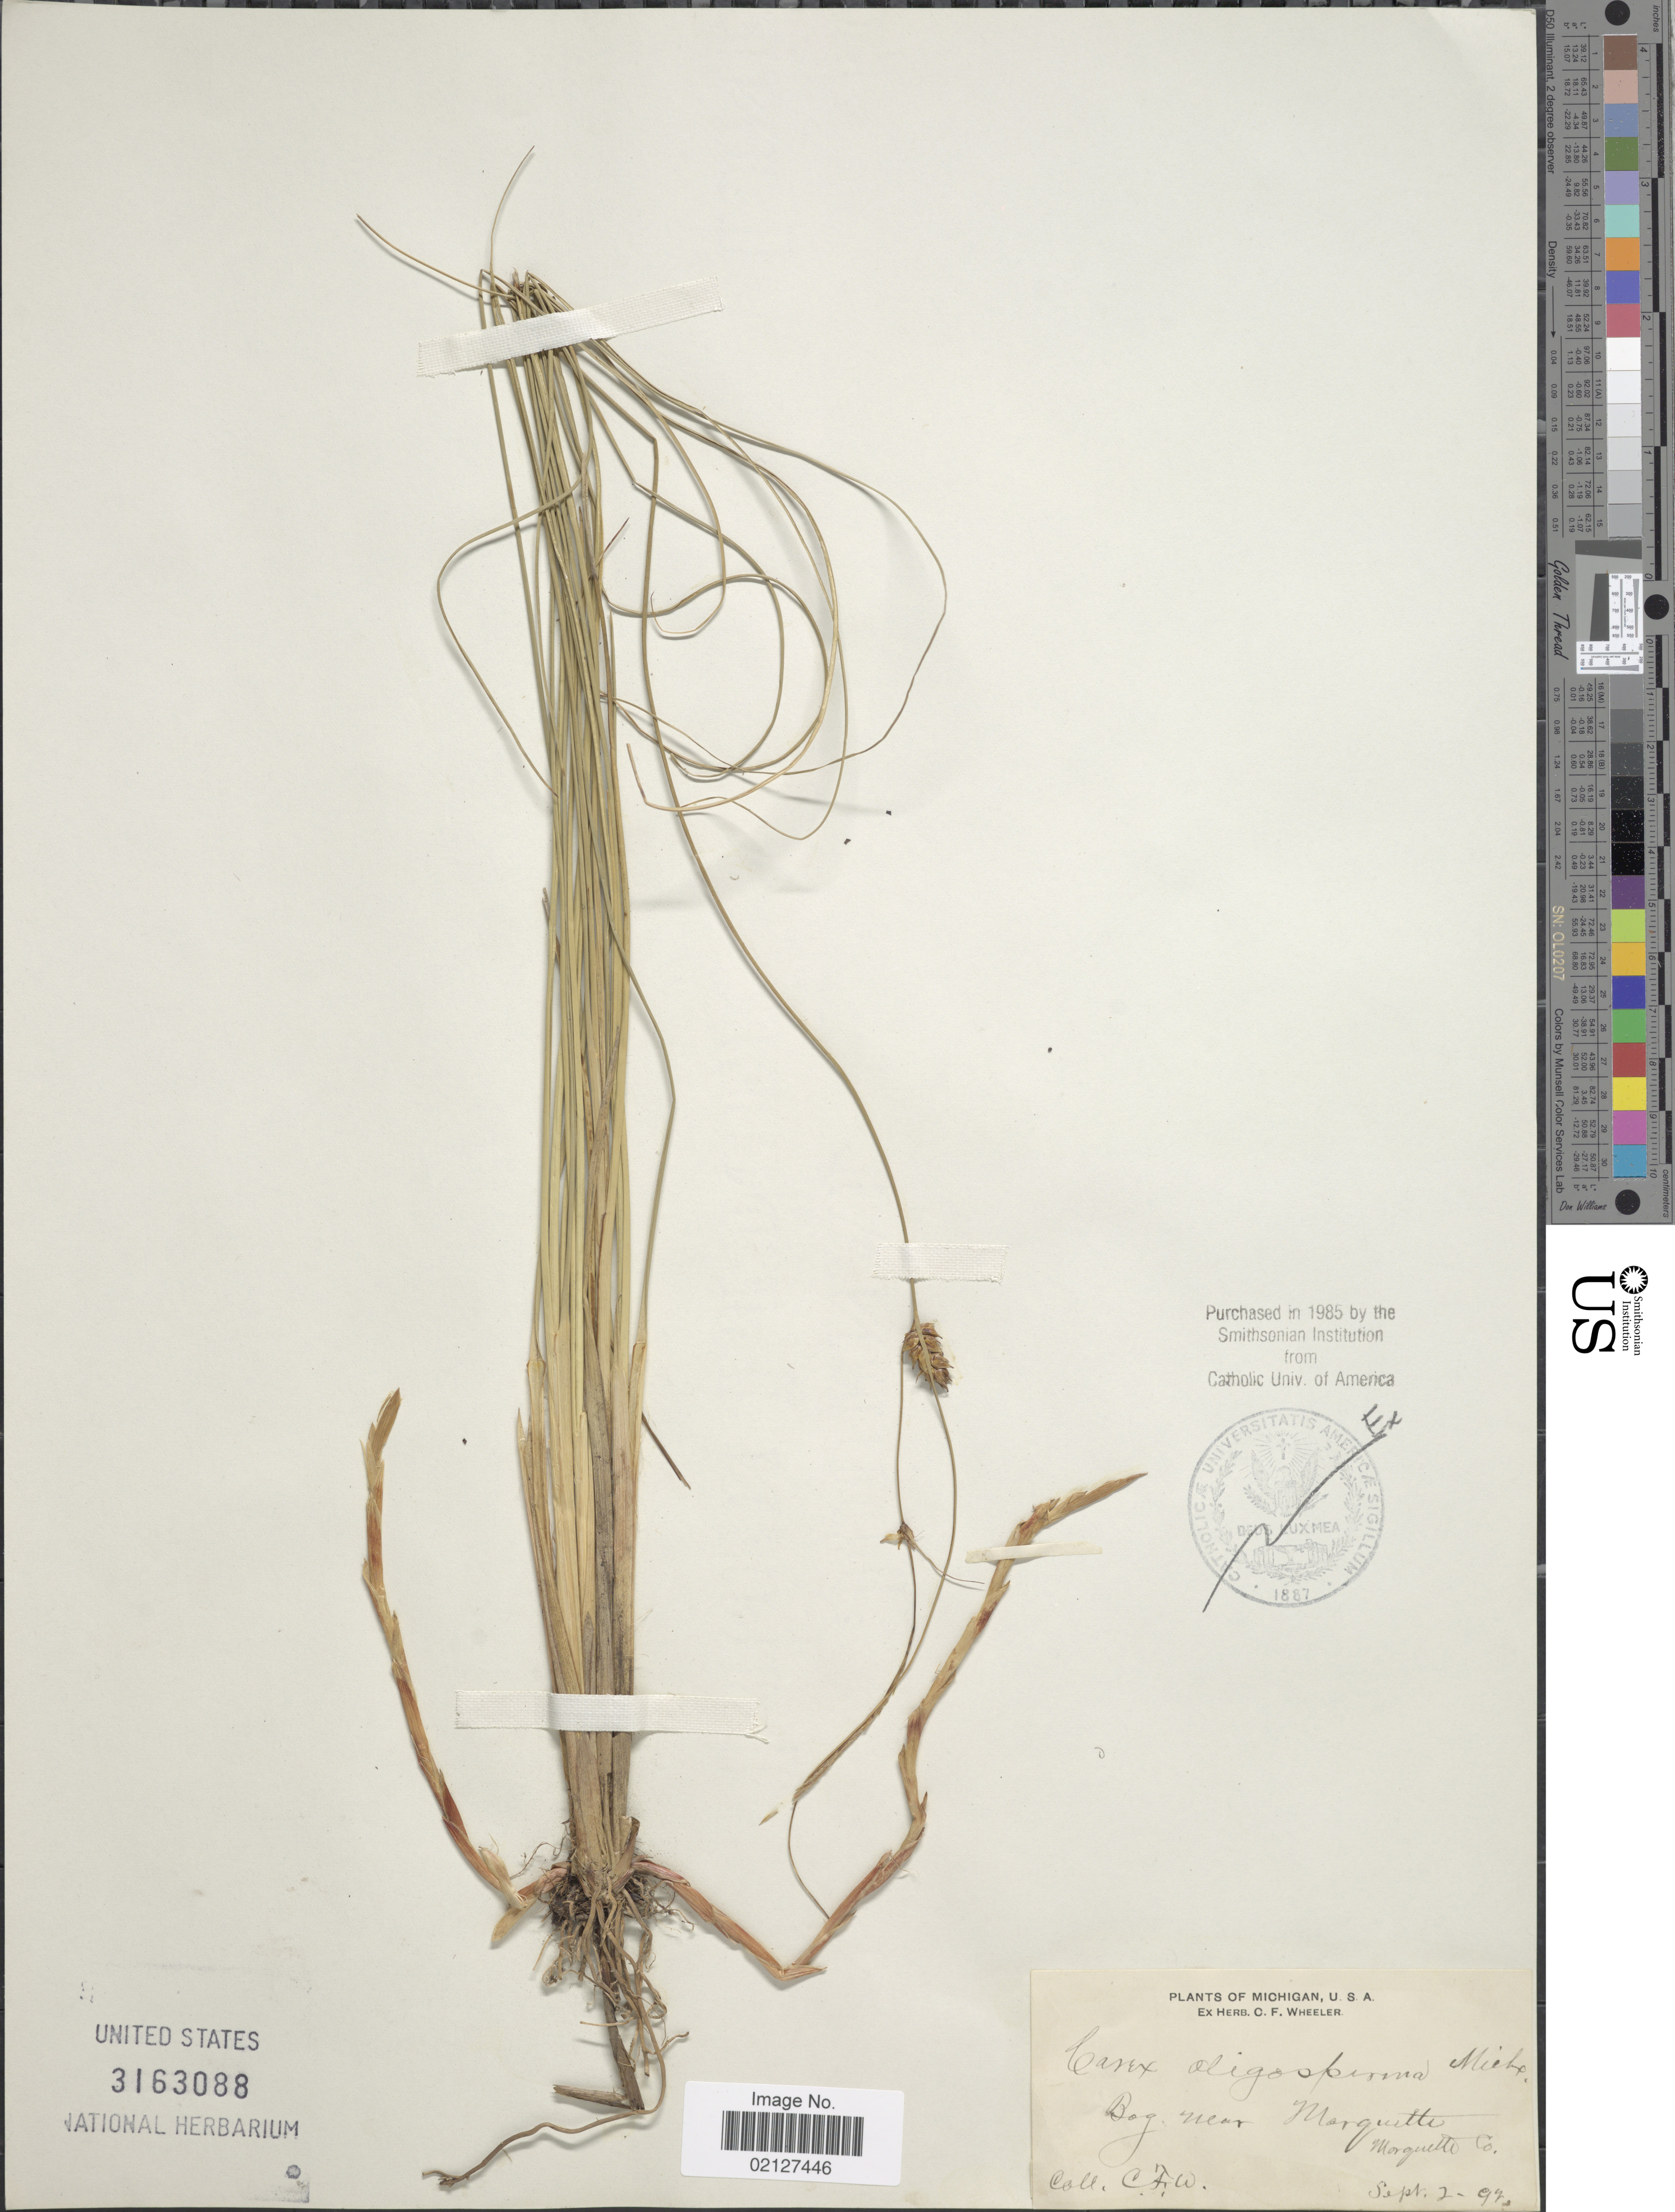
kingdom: Plantae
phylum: Tracheophyta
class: Liliopsida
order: Poales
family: Cyperaceae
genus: Carex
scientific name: Carex oligosperma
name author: Michx.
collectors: C. Wheeler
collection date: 1892-09-02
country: United States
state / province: Michigan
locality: Bog near, Marquette, Marquette Co.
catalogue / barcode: US 3163088